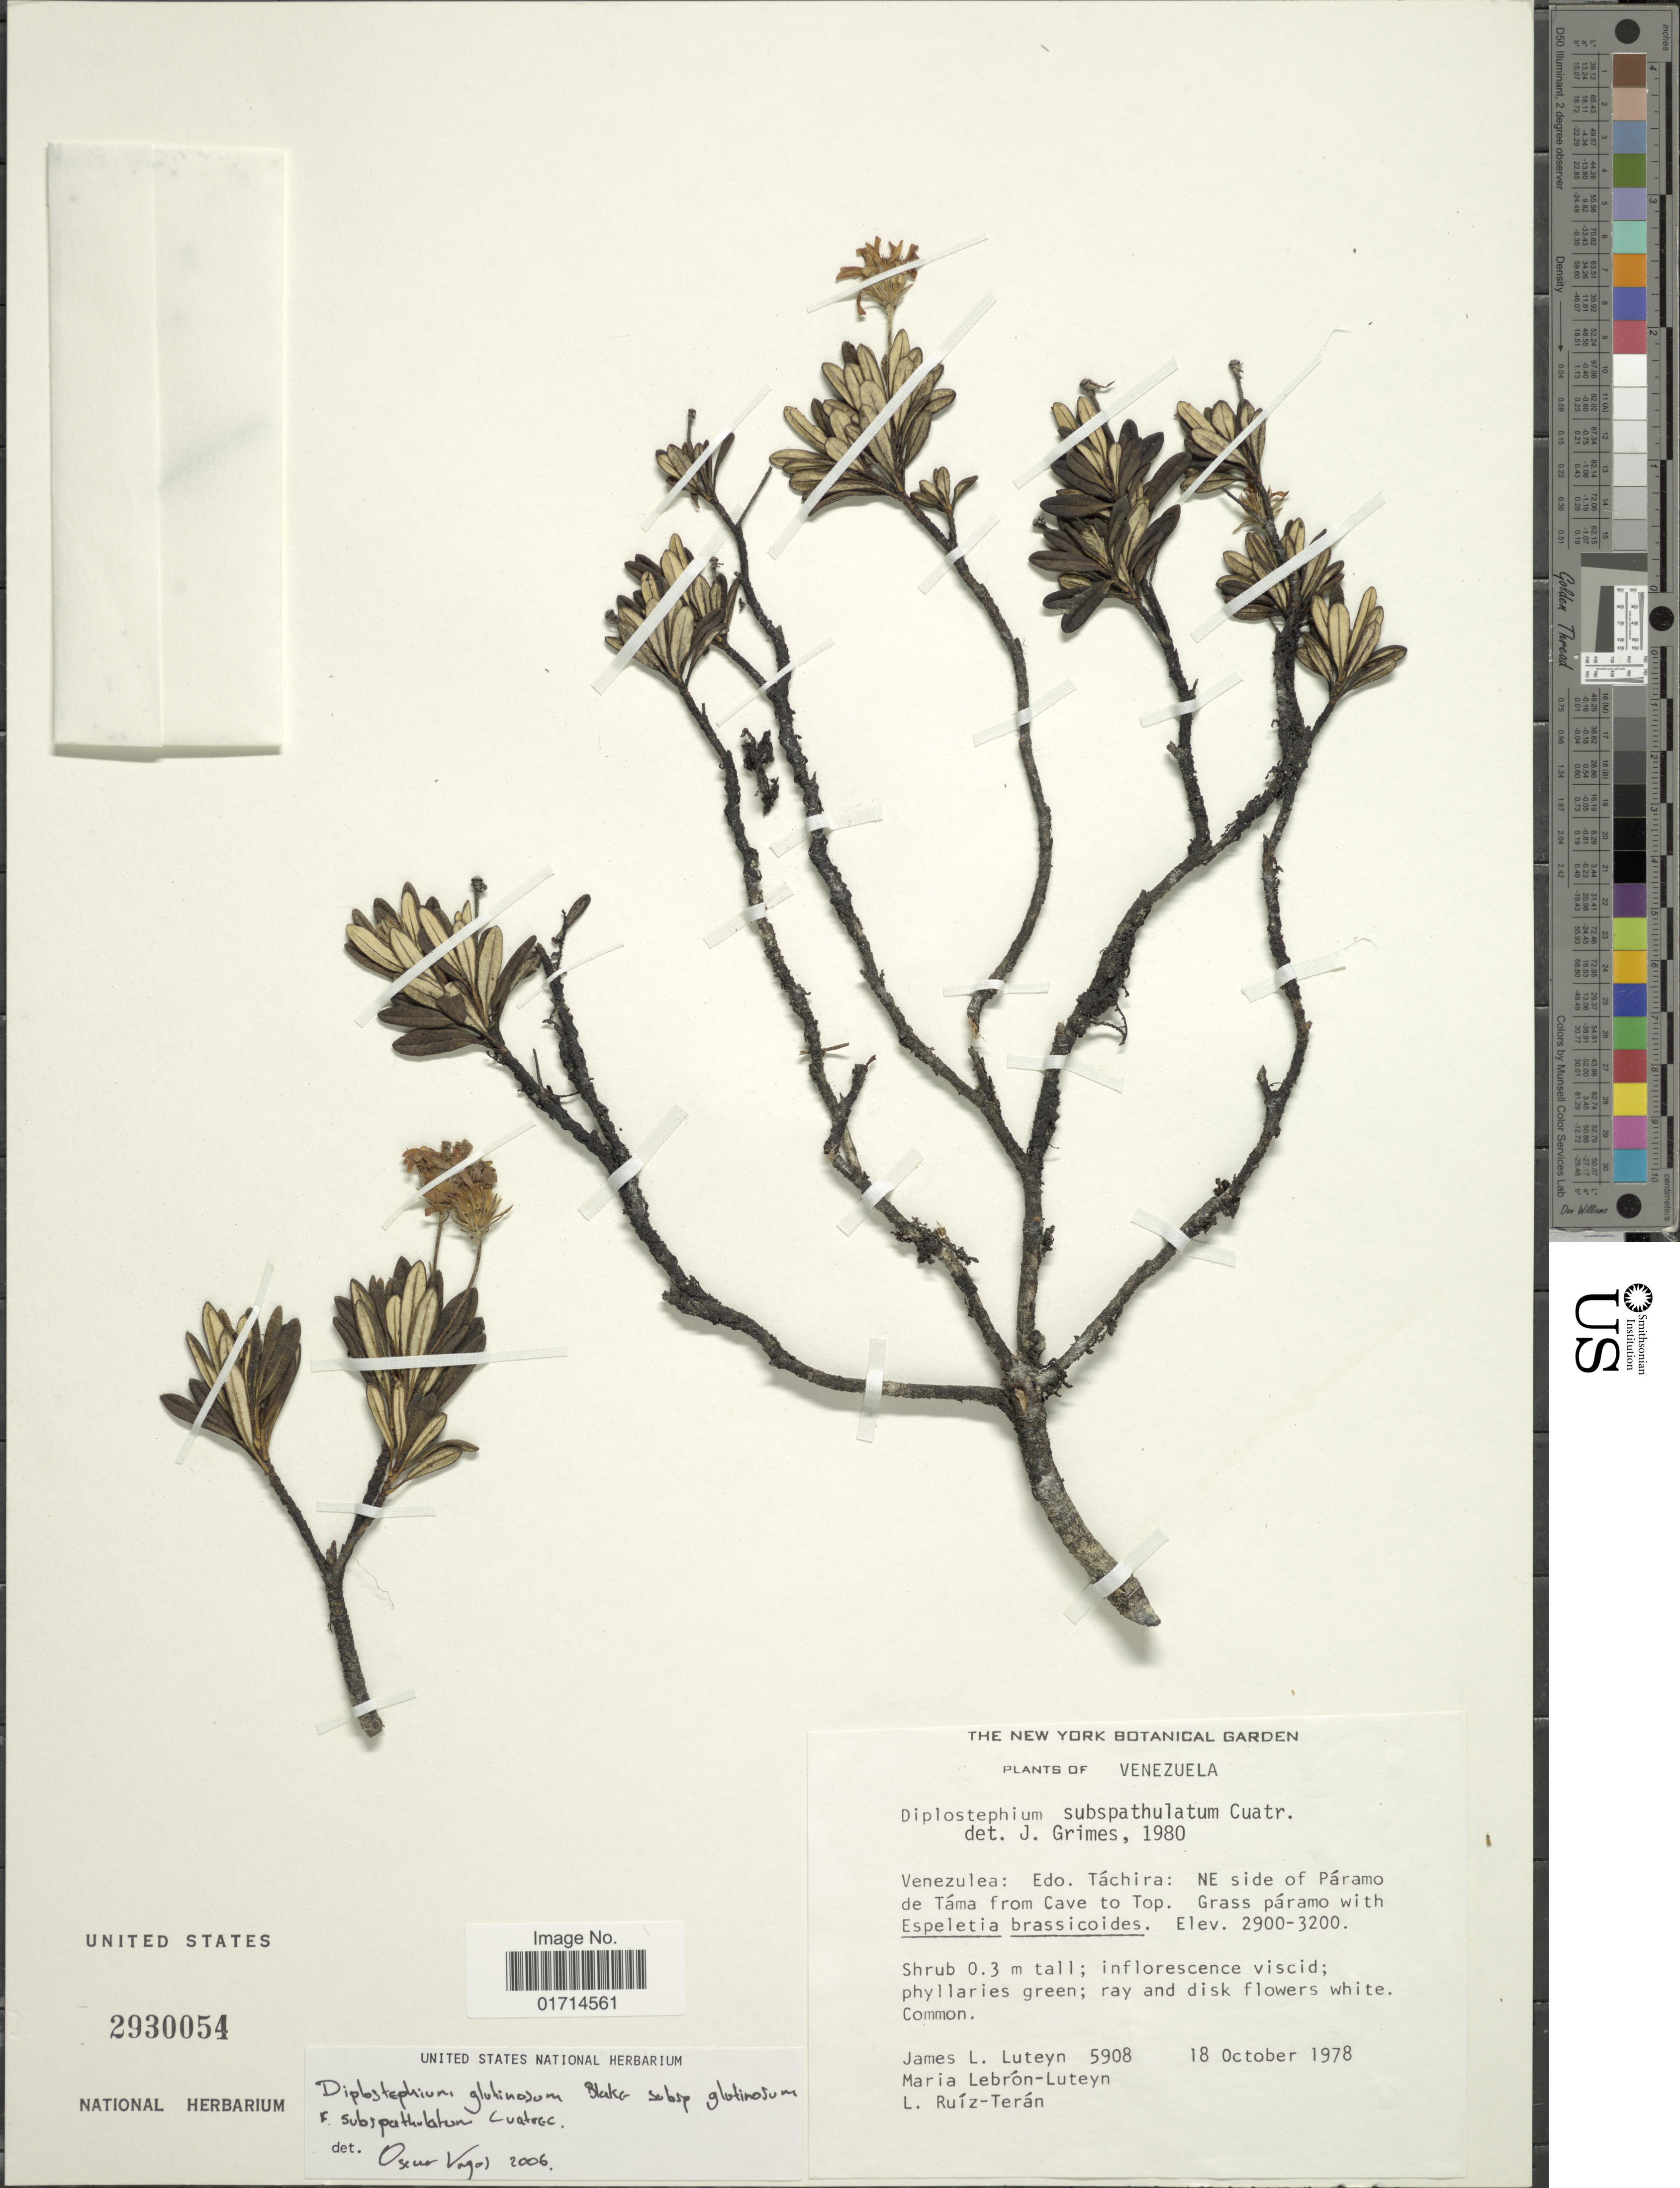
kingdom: Plantae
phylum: Tracheophyta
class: Magnoliopsida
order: Asterales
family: Asteraceae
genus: Diplostephium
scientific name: Diplostephium glutinosum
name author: S.F. Blake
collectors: J. L. Luteyn, M. L. Lebrón-Luteyn & L. E. Ruíz-Terán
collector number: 5908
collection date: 1978-10-18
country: Venezuela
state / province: Tachira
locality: NE side of Paramo de Tama from Cave to Top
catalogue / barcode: US 2930054